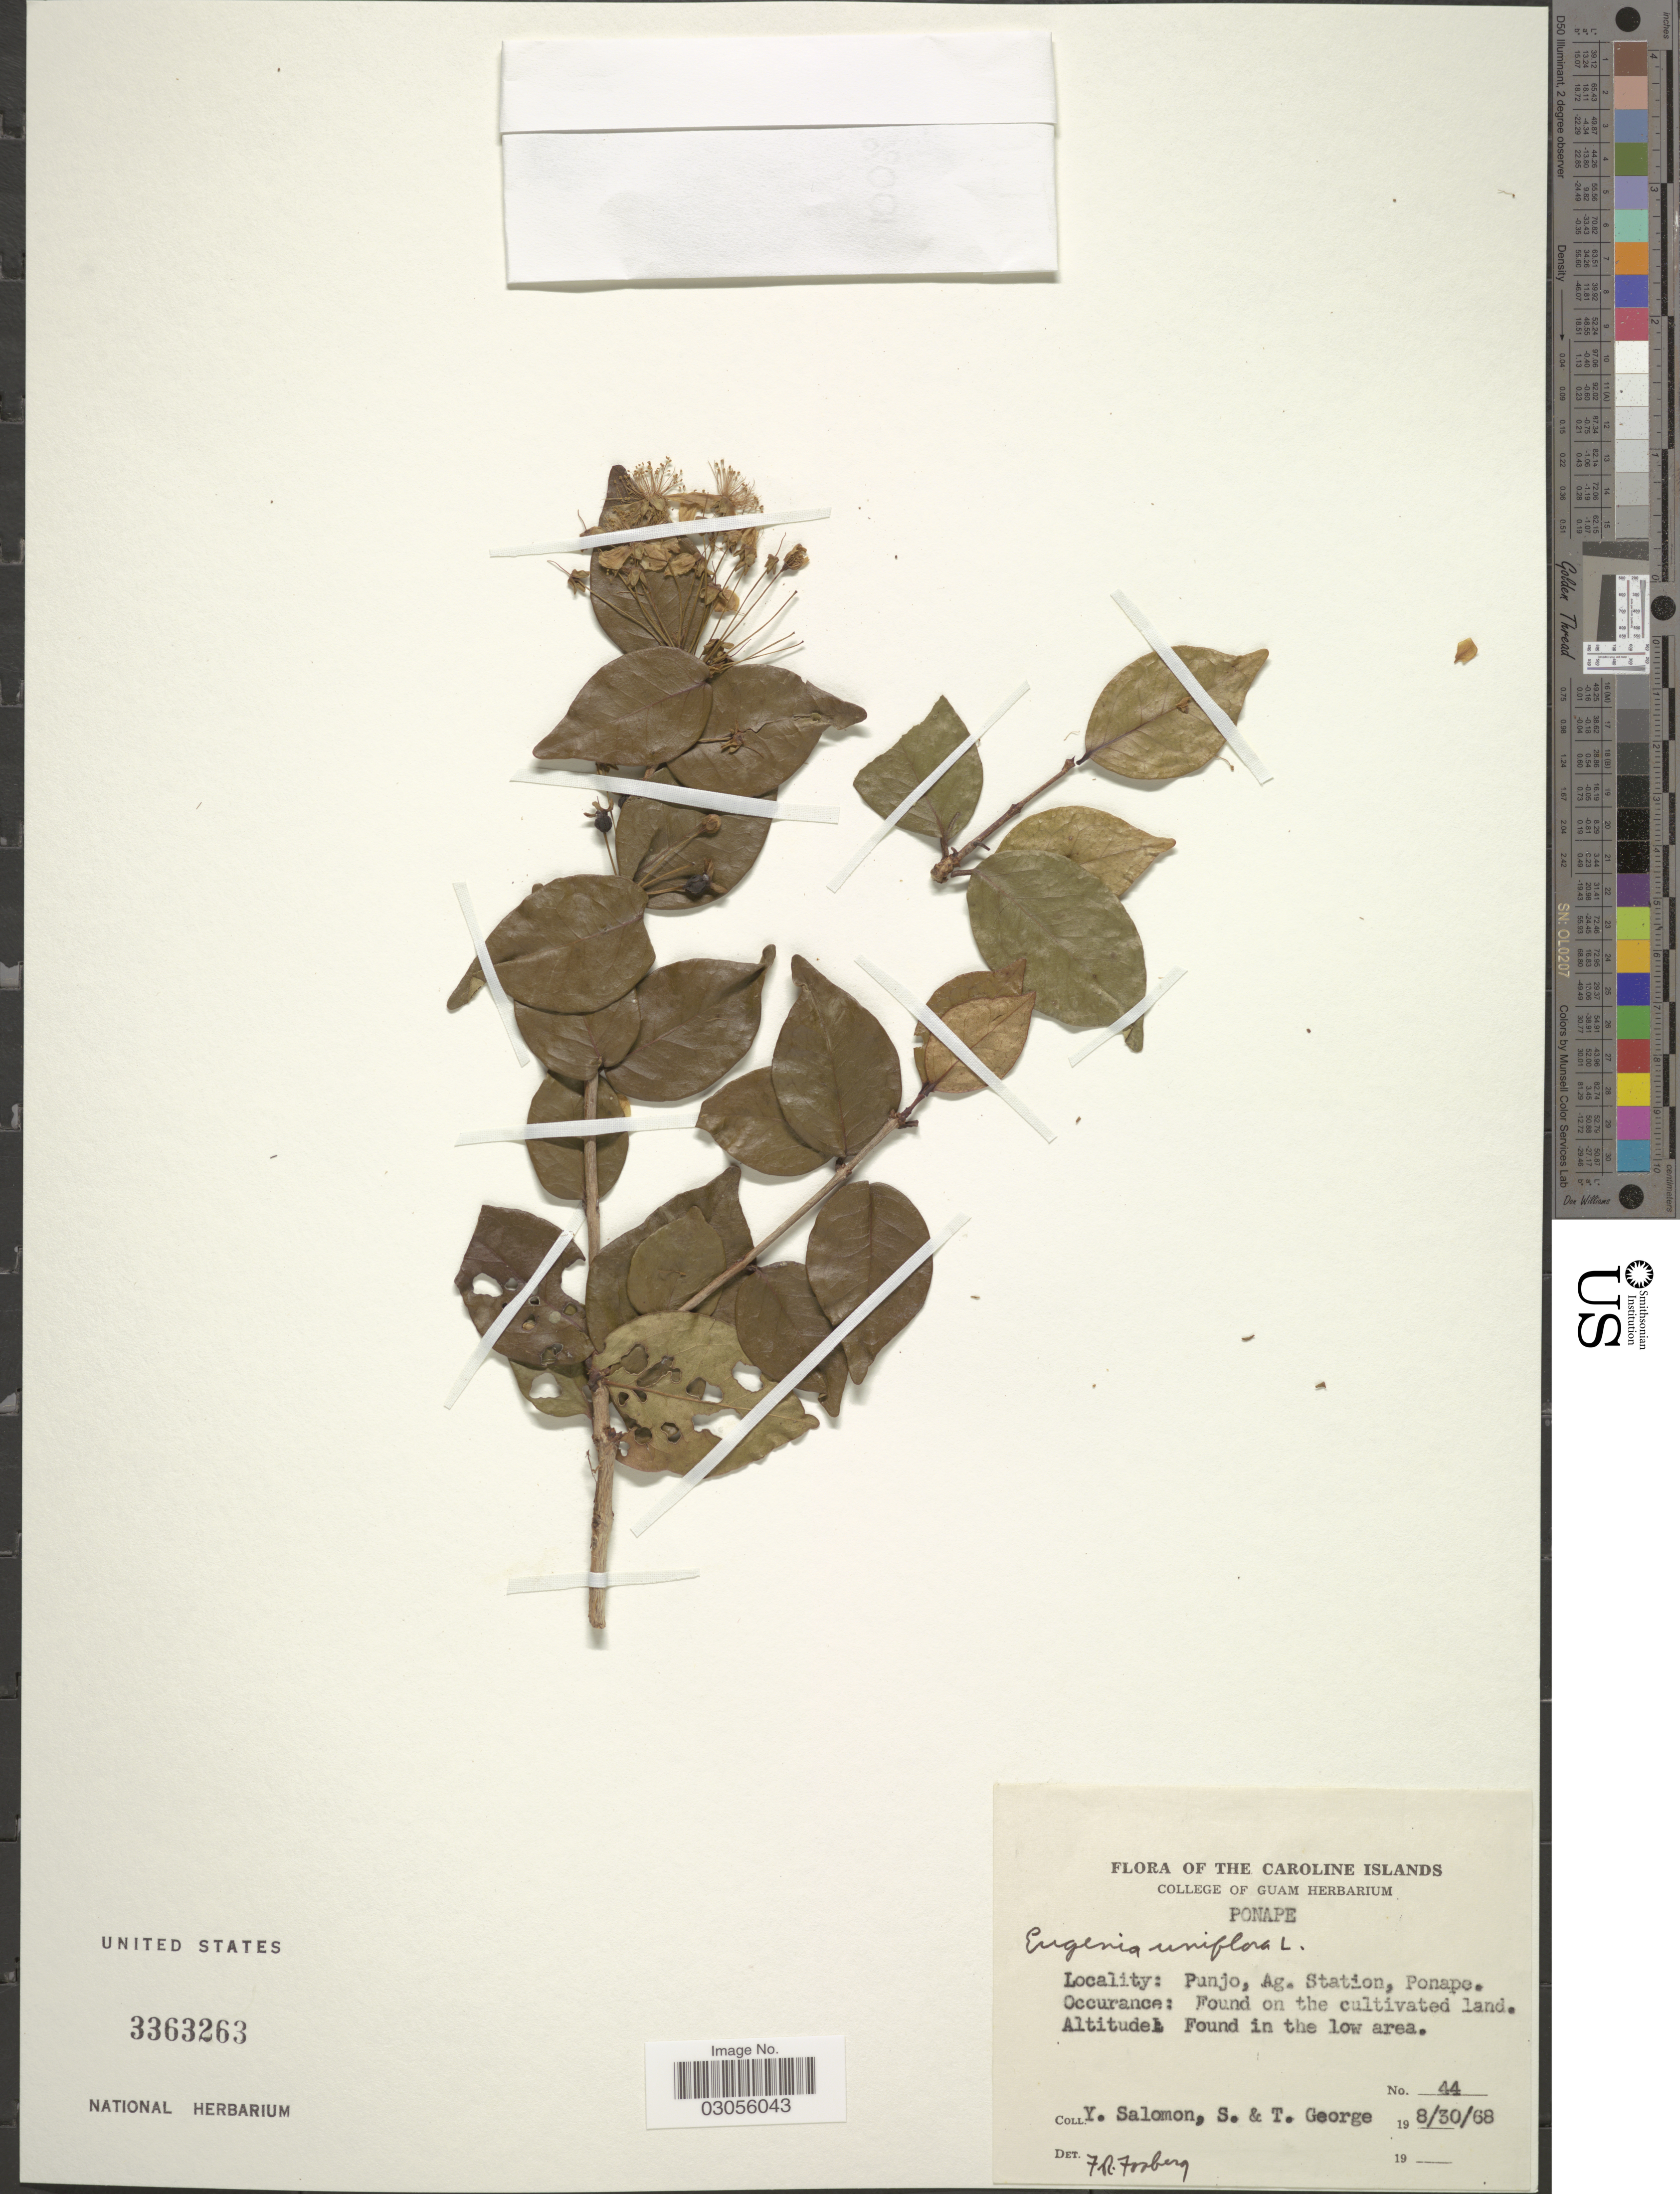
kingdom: Plantae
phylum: Tracheophyta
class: Magnoliopsida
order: Myrtales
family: Myrtaceae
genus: Eugenia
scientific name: Eugenia uniflora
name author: L.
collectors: Y. Salomon, S. George & T. George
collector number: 44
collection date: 1968-08-30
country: Micronesia, Federated States of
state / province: Pohnpei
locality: Punjo, Ag. Station, Ponape.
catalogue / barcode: US 3363263